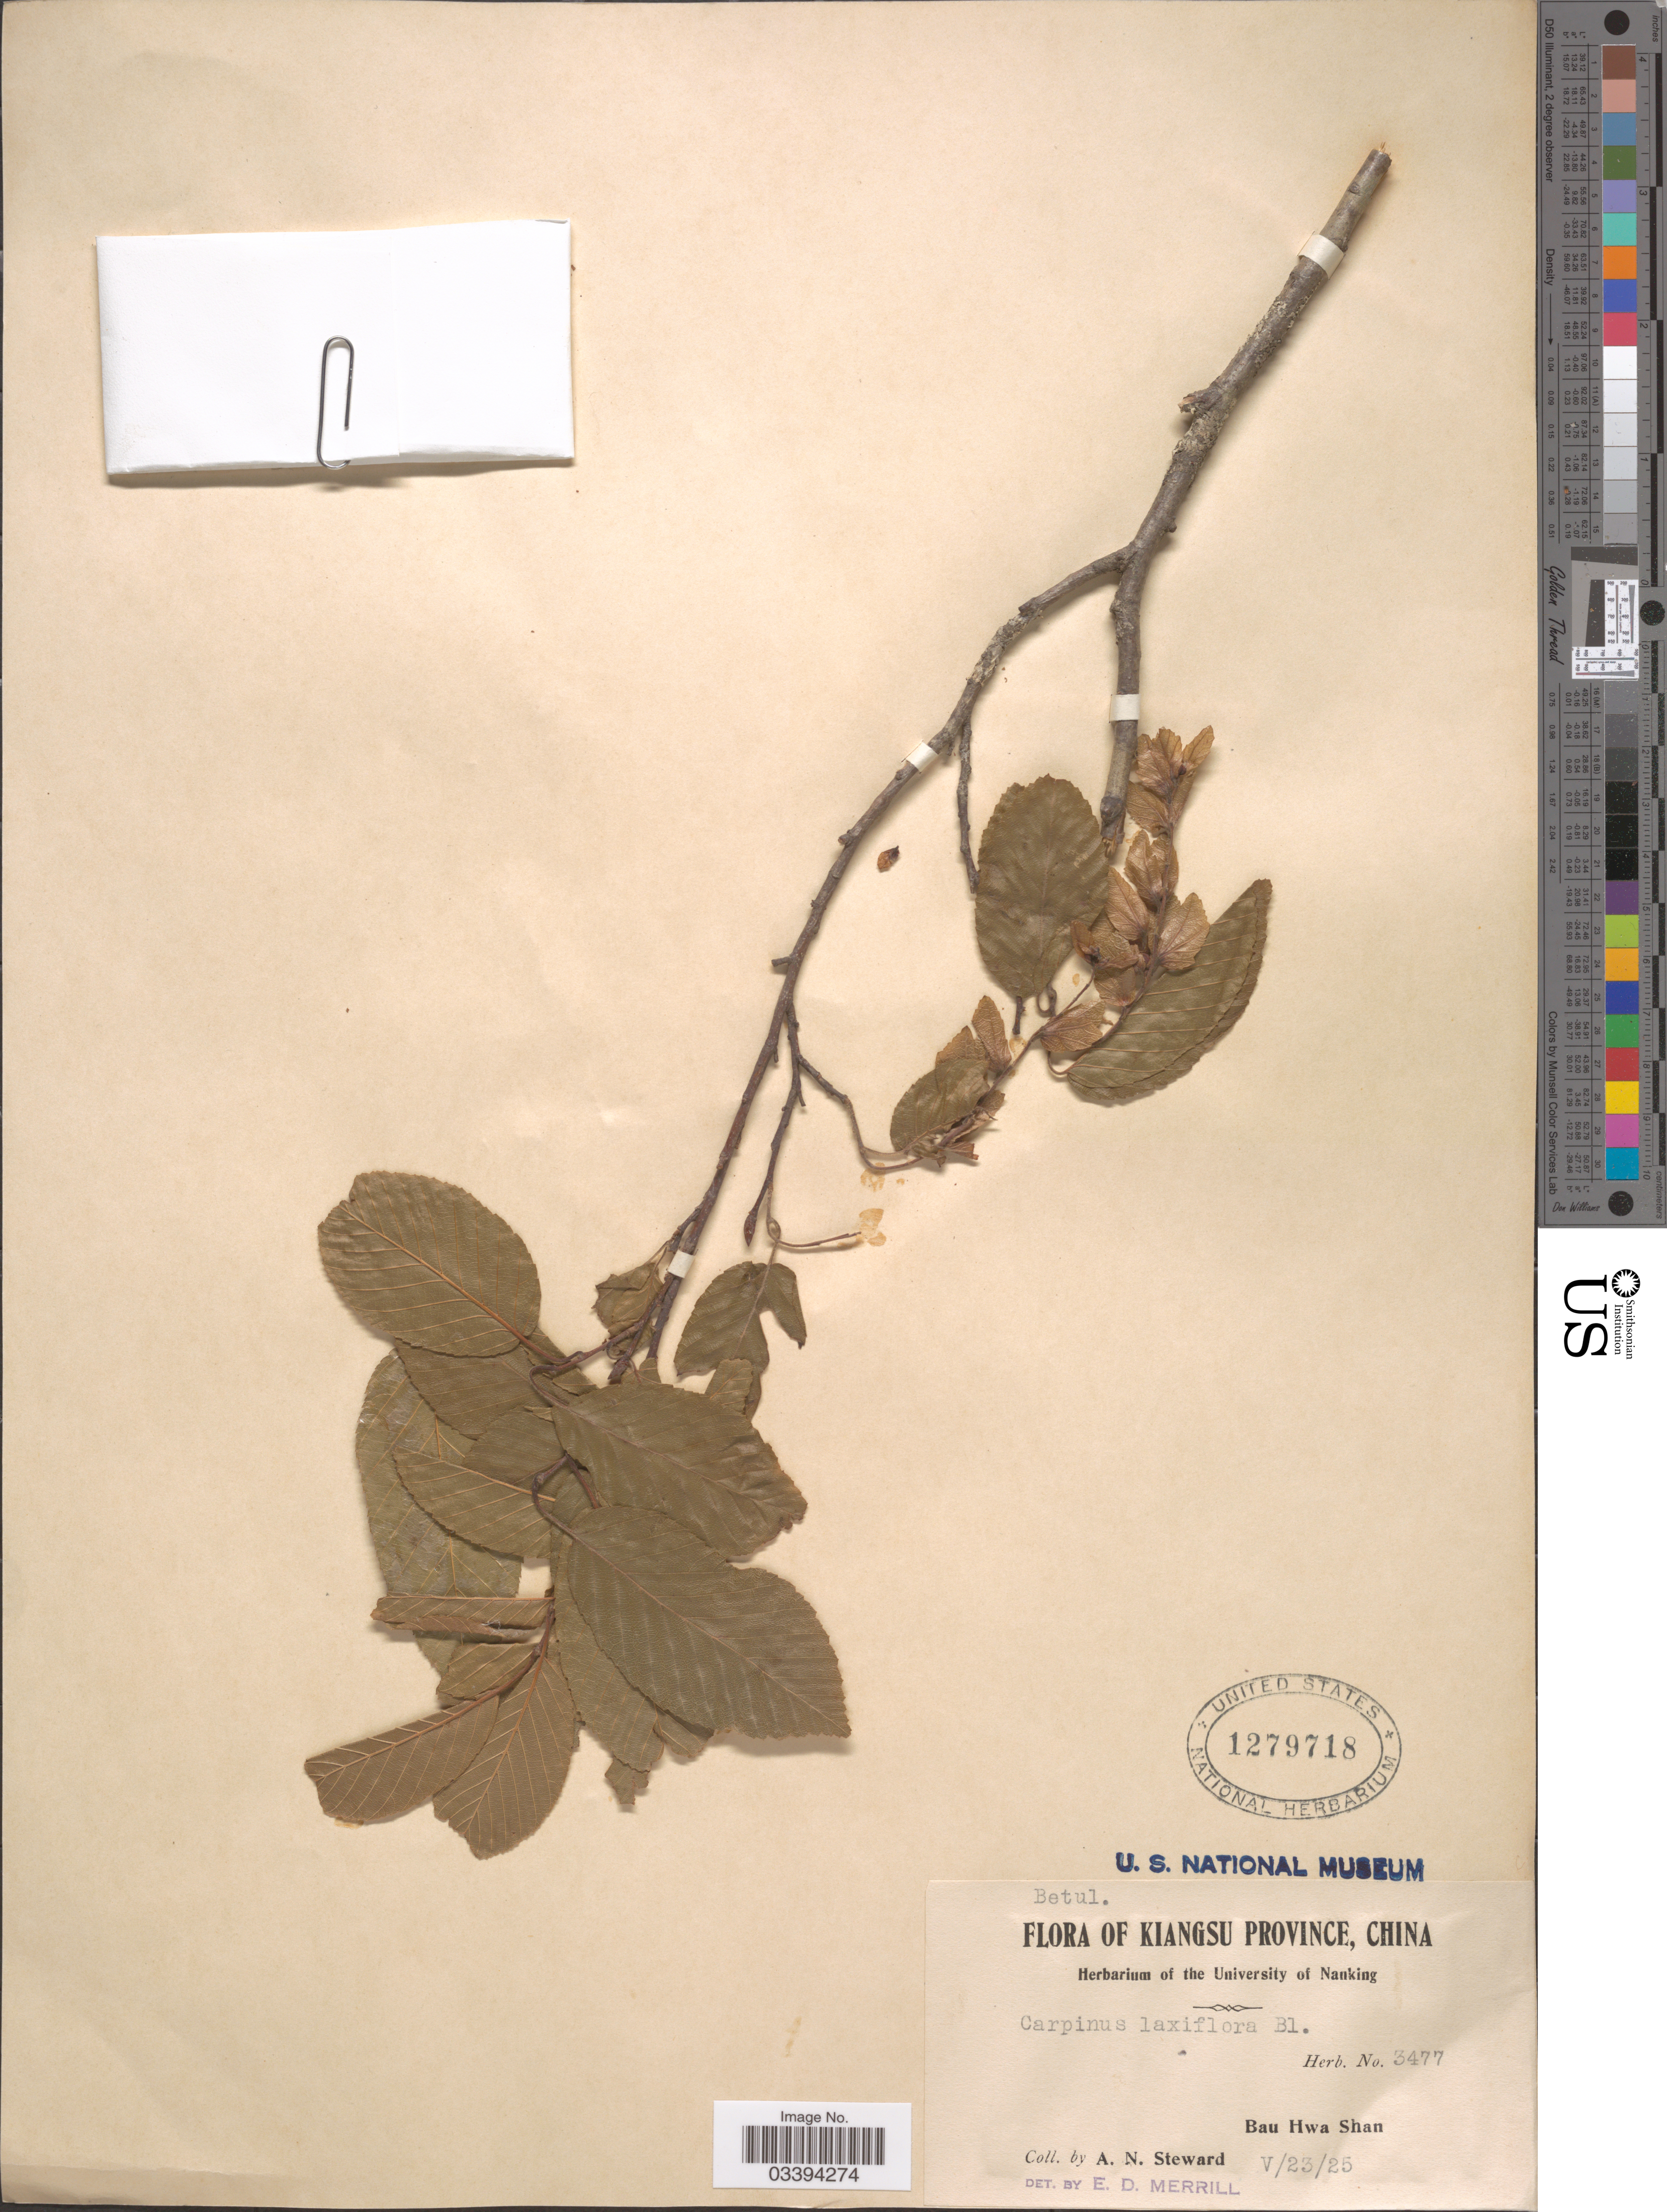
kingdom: Plantae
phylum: Tracheophyta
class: Magnoliopsida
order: Fagales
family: Betulaceae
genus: Carpinus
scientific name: Carpinus laxiflora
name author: (Siebold & Zucc.) Blume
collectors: A. N. Steward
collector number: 3477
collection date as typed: Transcribed d/m/y: 23/5/25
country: China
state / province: Jiangsu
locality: Kiangsu. Bau Hwa Shan.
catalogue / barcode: US 1279718